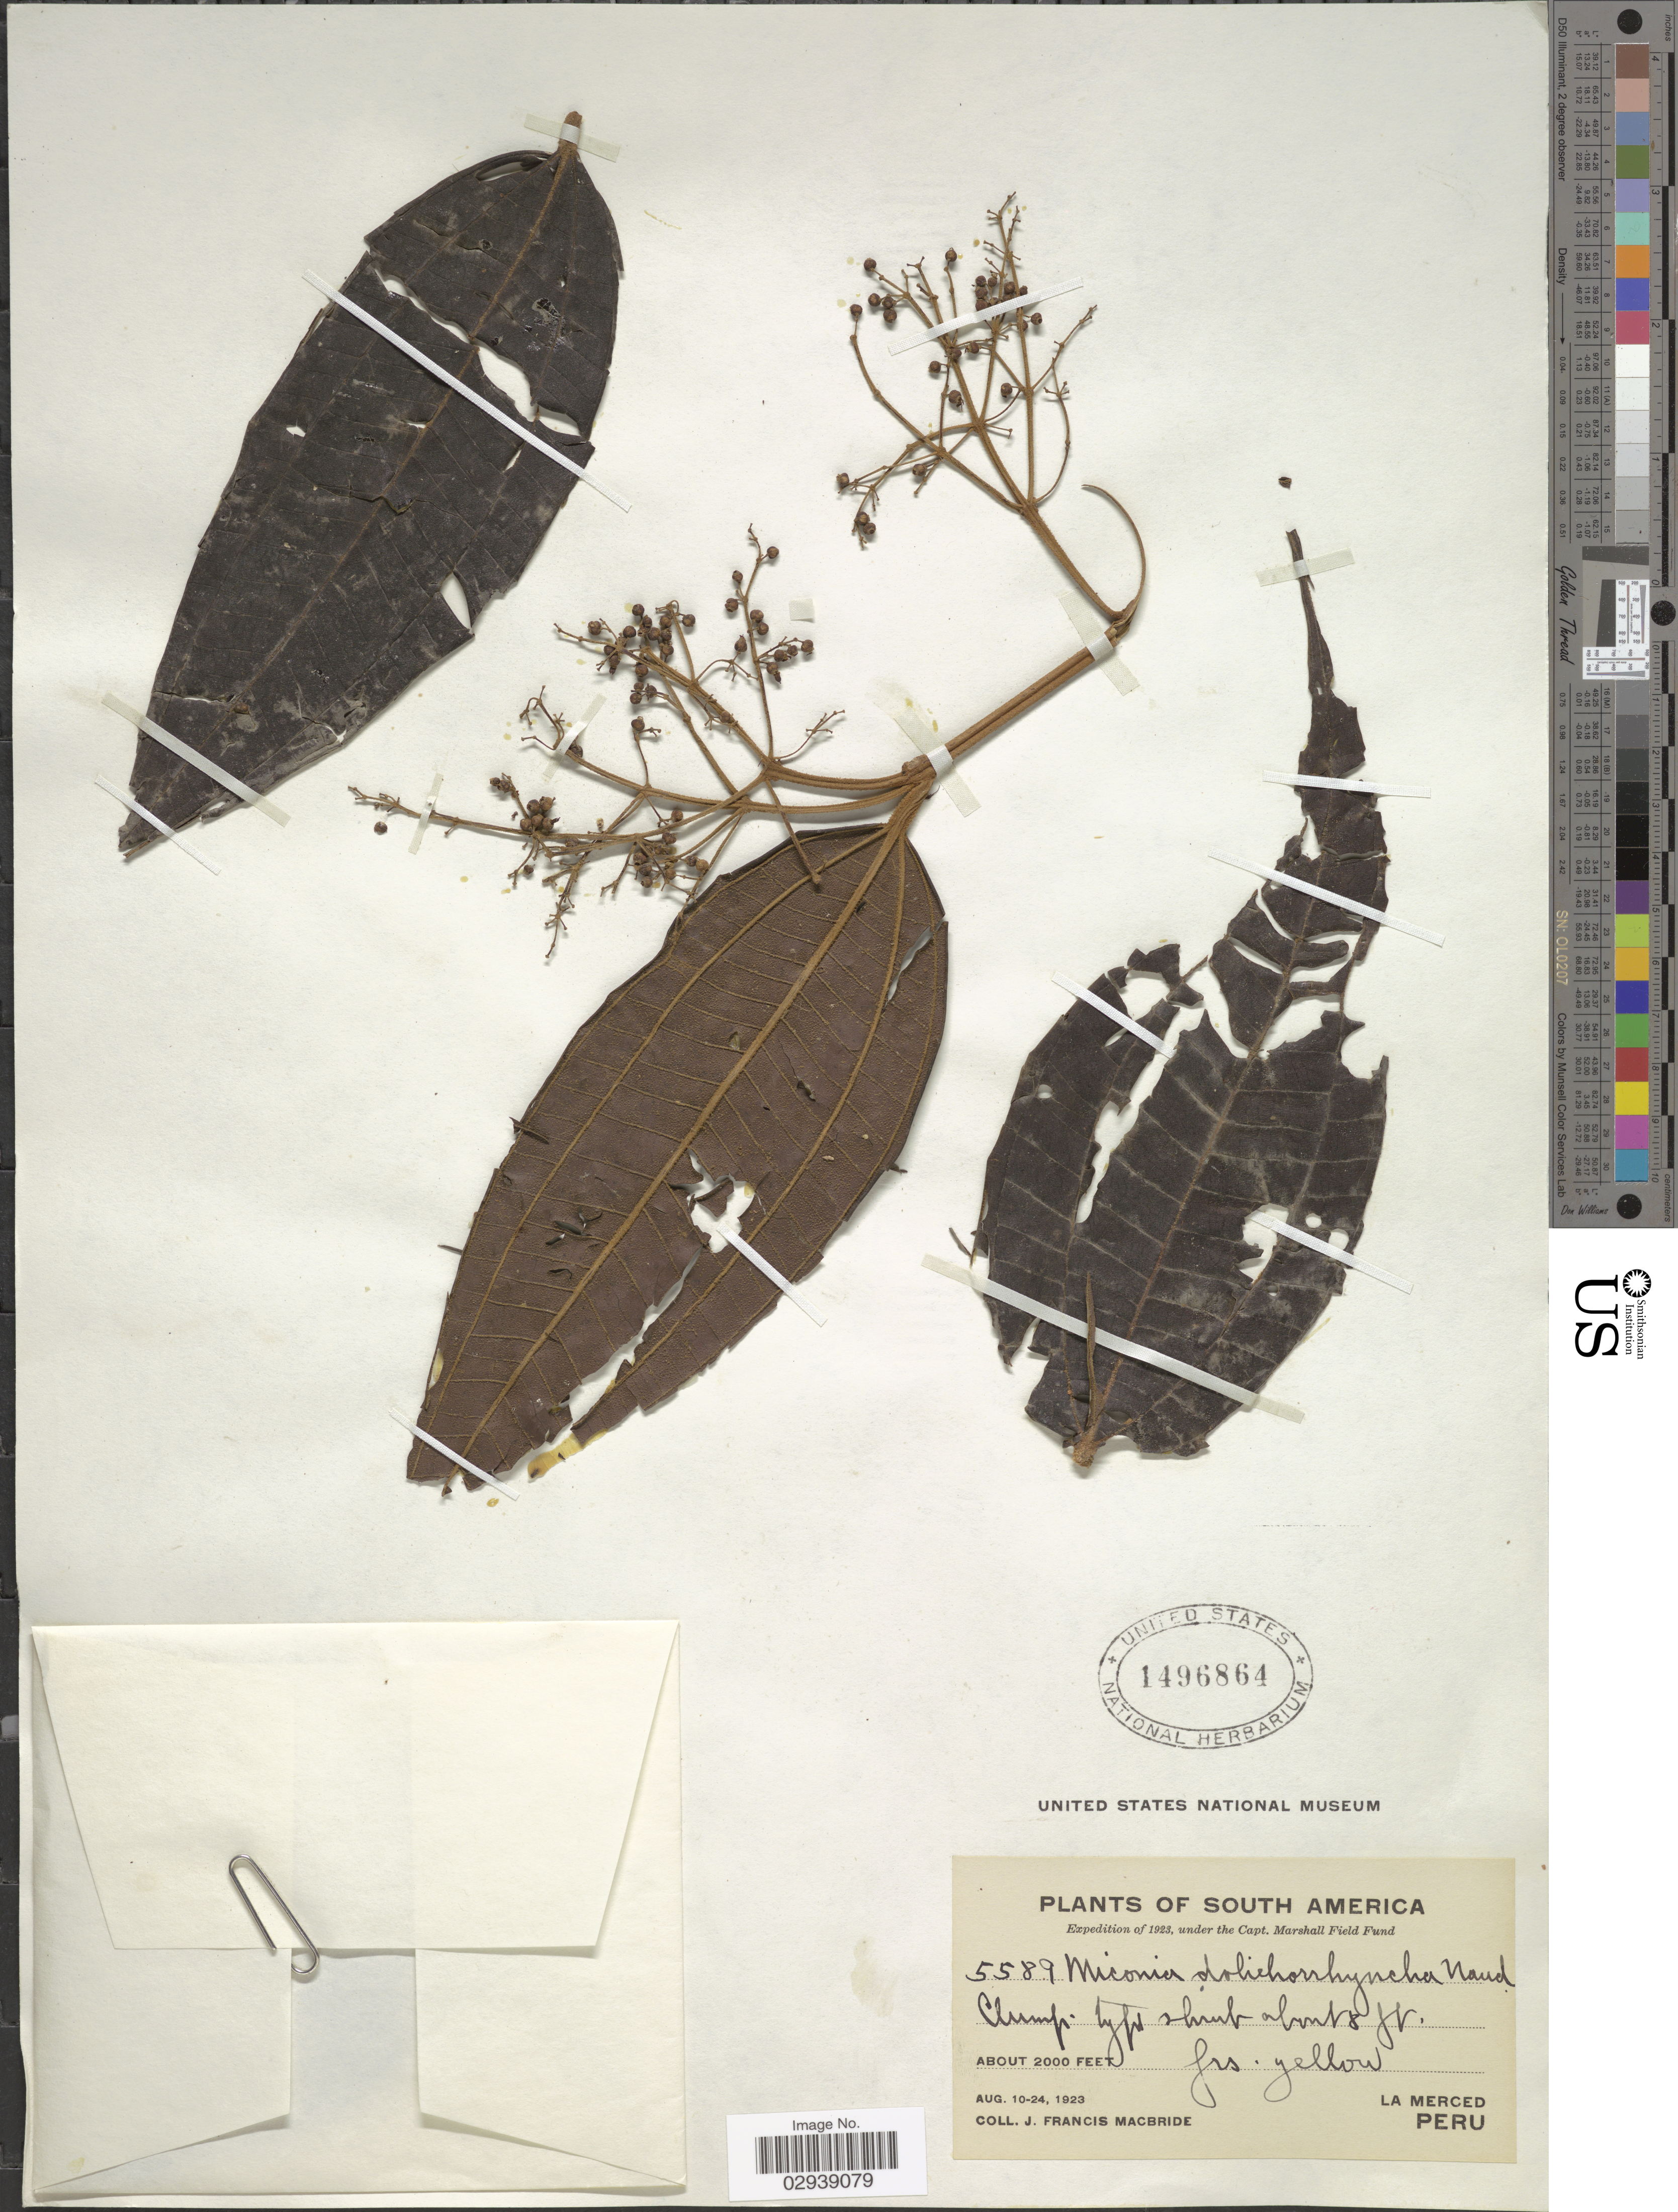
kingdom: Plantae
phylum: Tracheophyta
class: Magnoliopsida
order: Myrtales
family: Melastomataceae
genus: Miconia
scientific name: Miconia dolichorrhyncha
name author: Naudin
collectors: J. F. Macbride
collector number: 5589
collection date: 1923-08-10/1923-08-24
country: Peru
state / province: Junín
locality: La Merced.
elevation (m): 610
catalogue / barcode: US 1496864